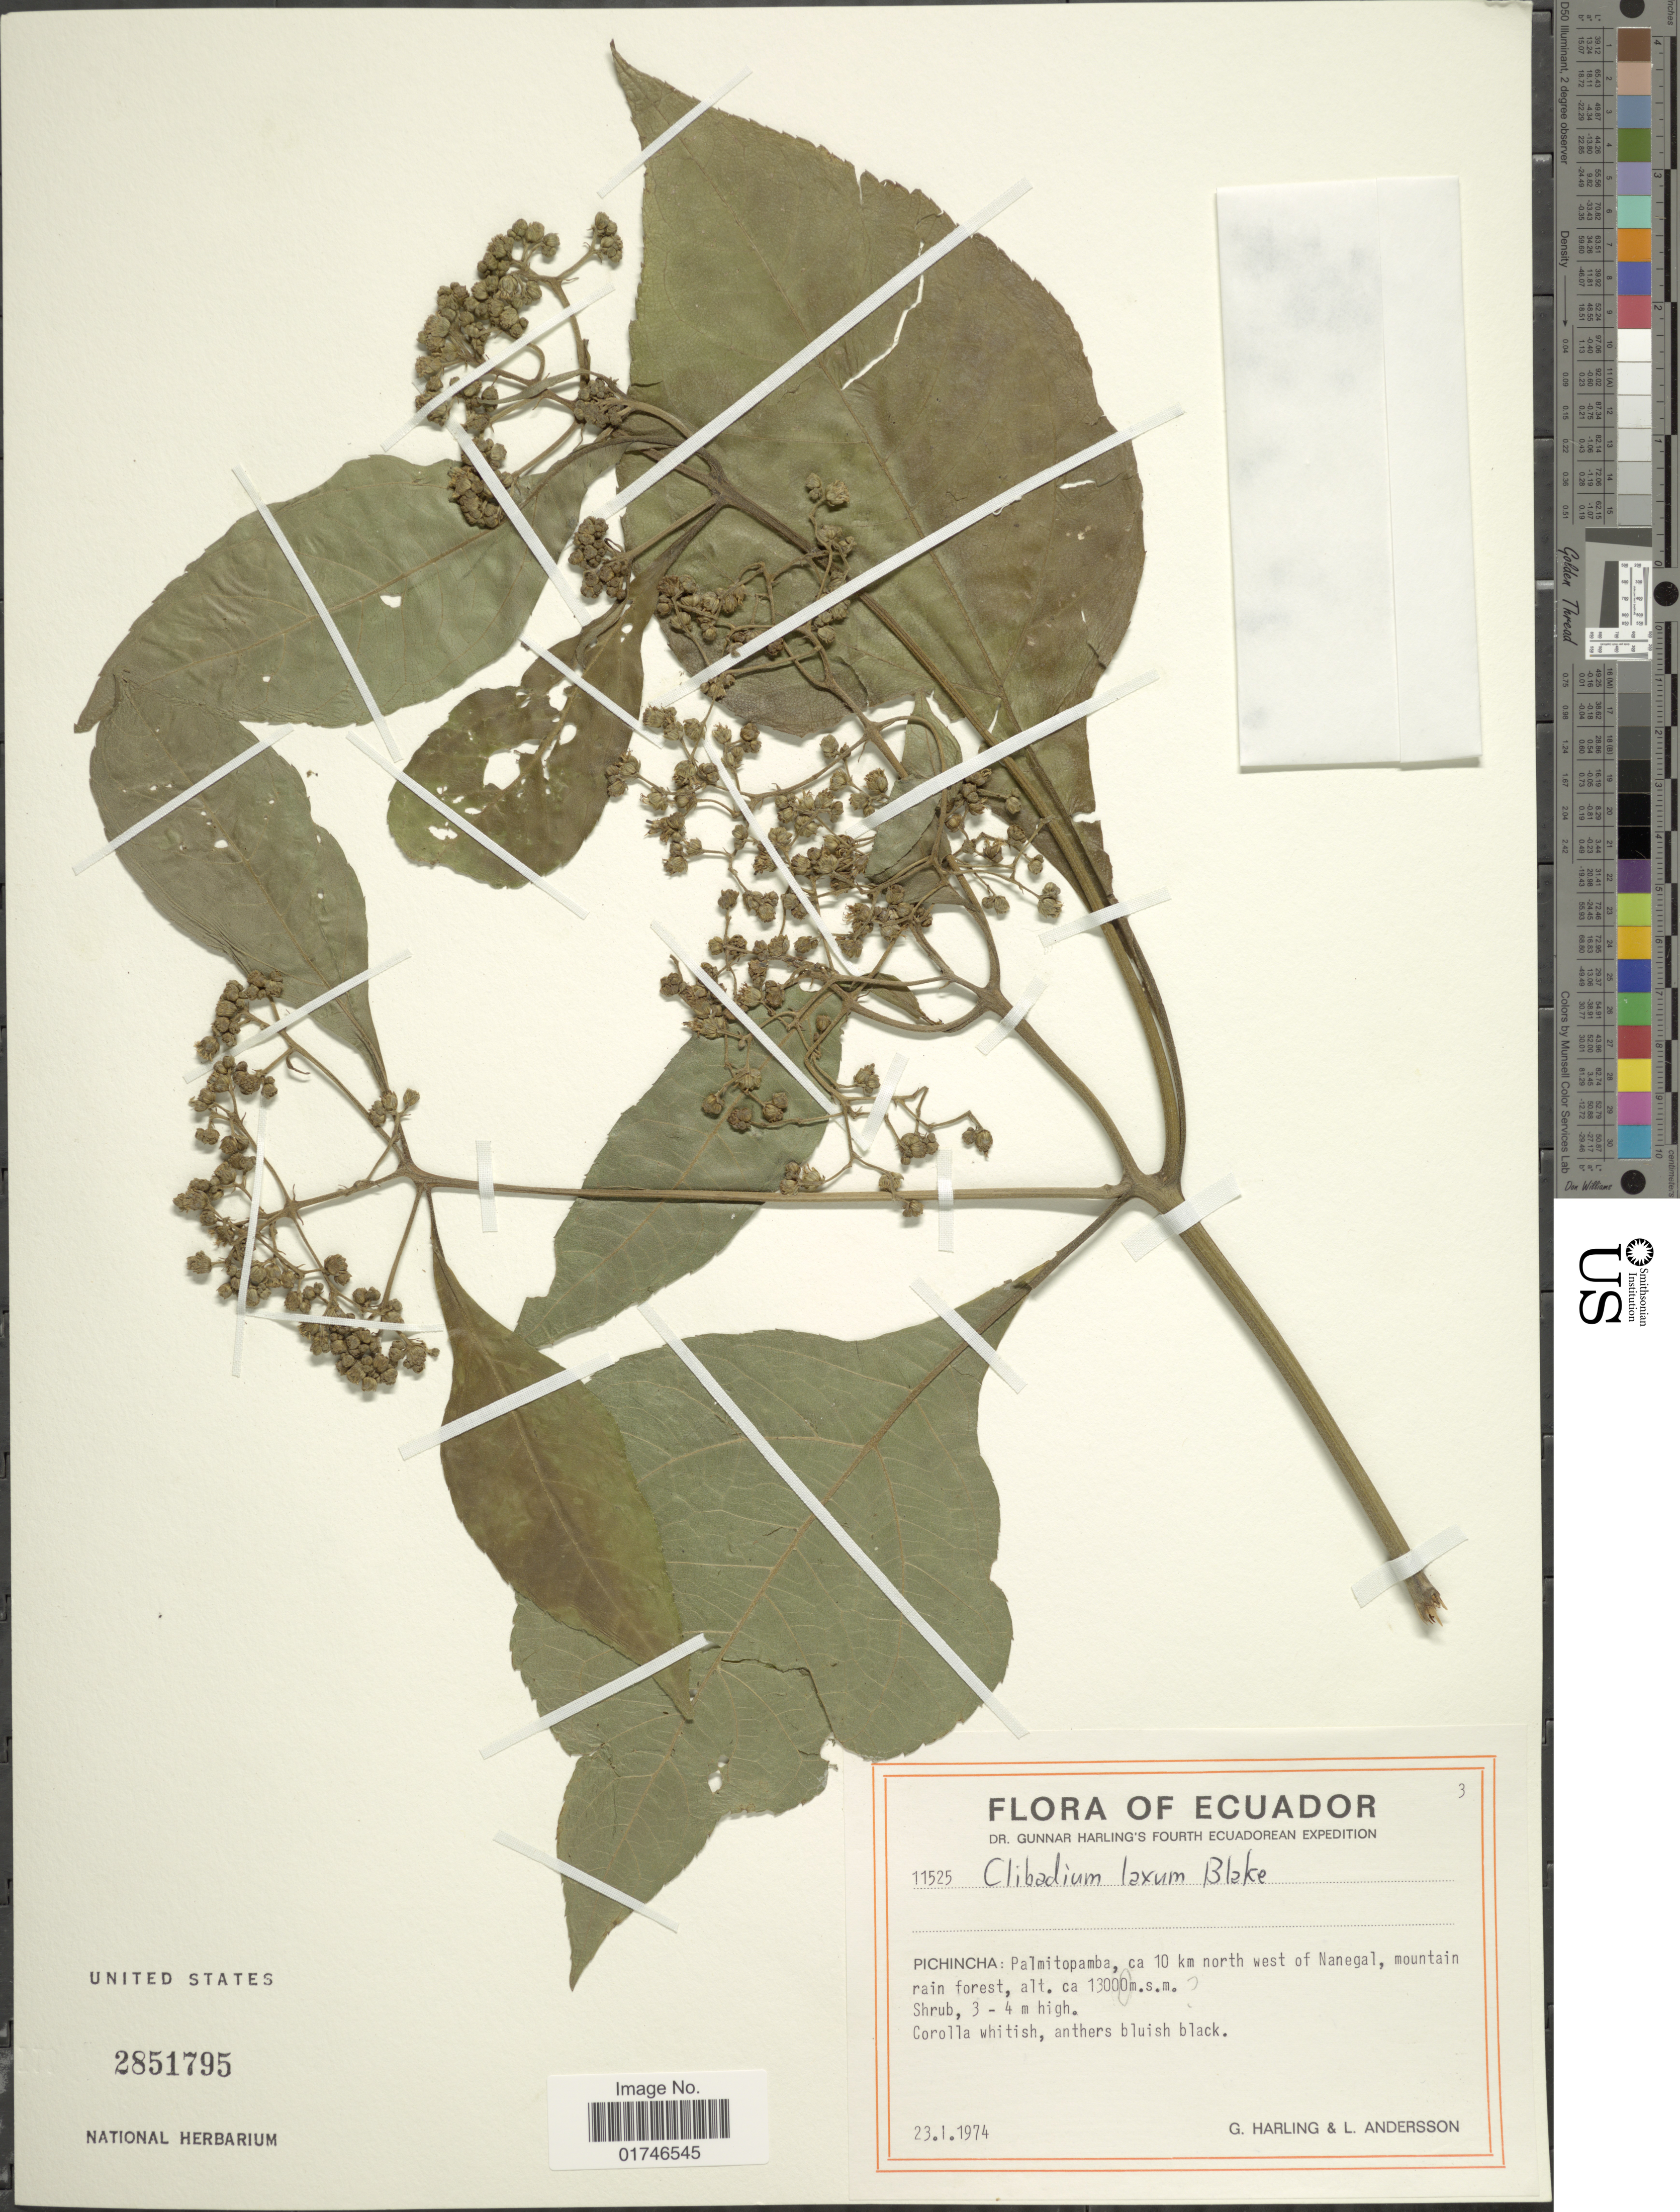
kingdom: Plantae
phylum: Tracheophyta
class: Magnoliopsida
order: Asterales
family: Asteraceae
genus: Clibadium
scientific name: Clibadium laxum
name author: S.F. Blake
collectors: G. Harling & L. Andersson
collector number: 11525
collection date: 1974-01-23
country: Ecuador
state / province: Pichincha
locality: Pichincha: Palmitopamba, ca 10 km north west of Nanegal, mountain rain forest.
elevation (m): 13000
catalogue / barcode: US 2851795